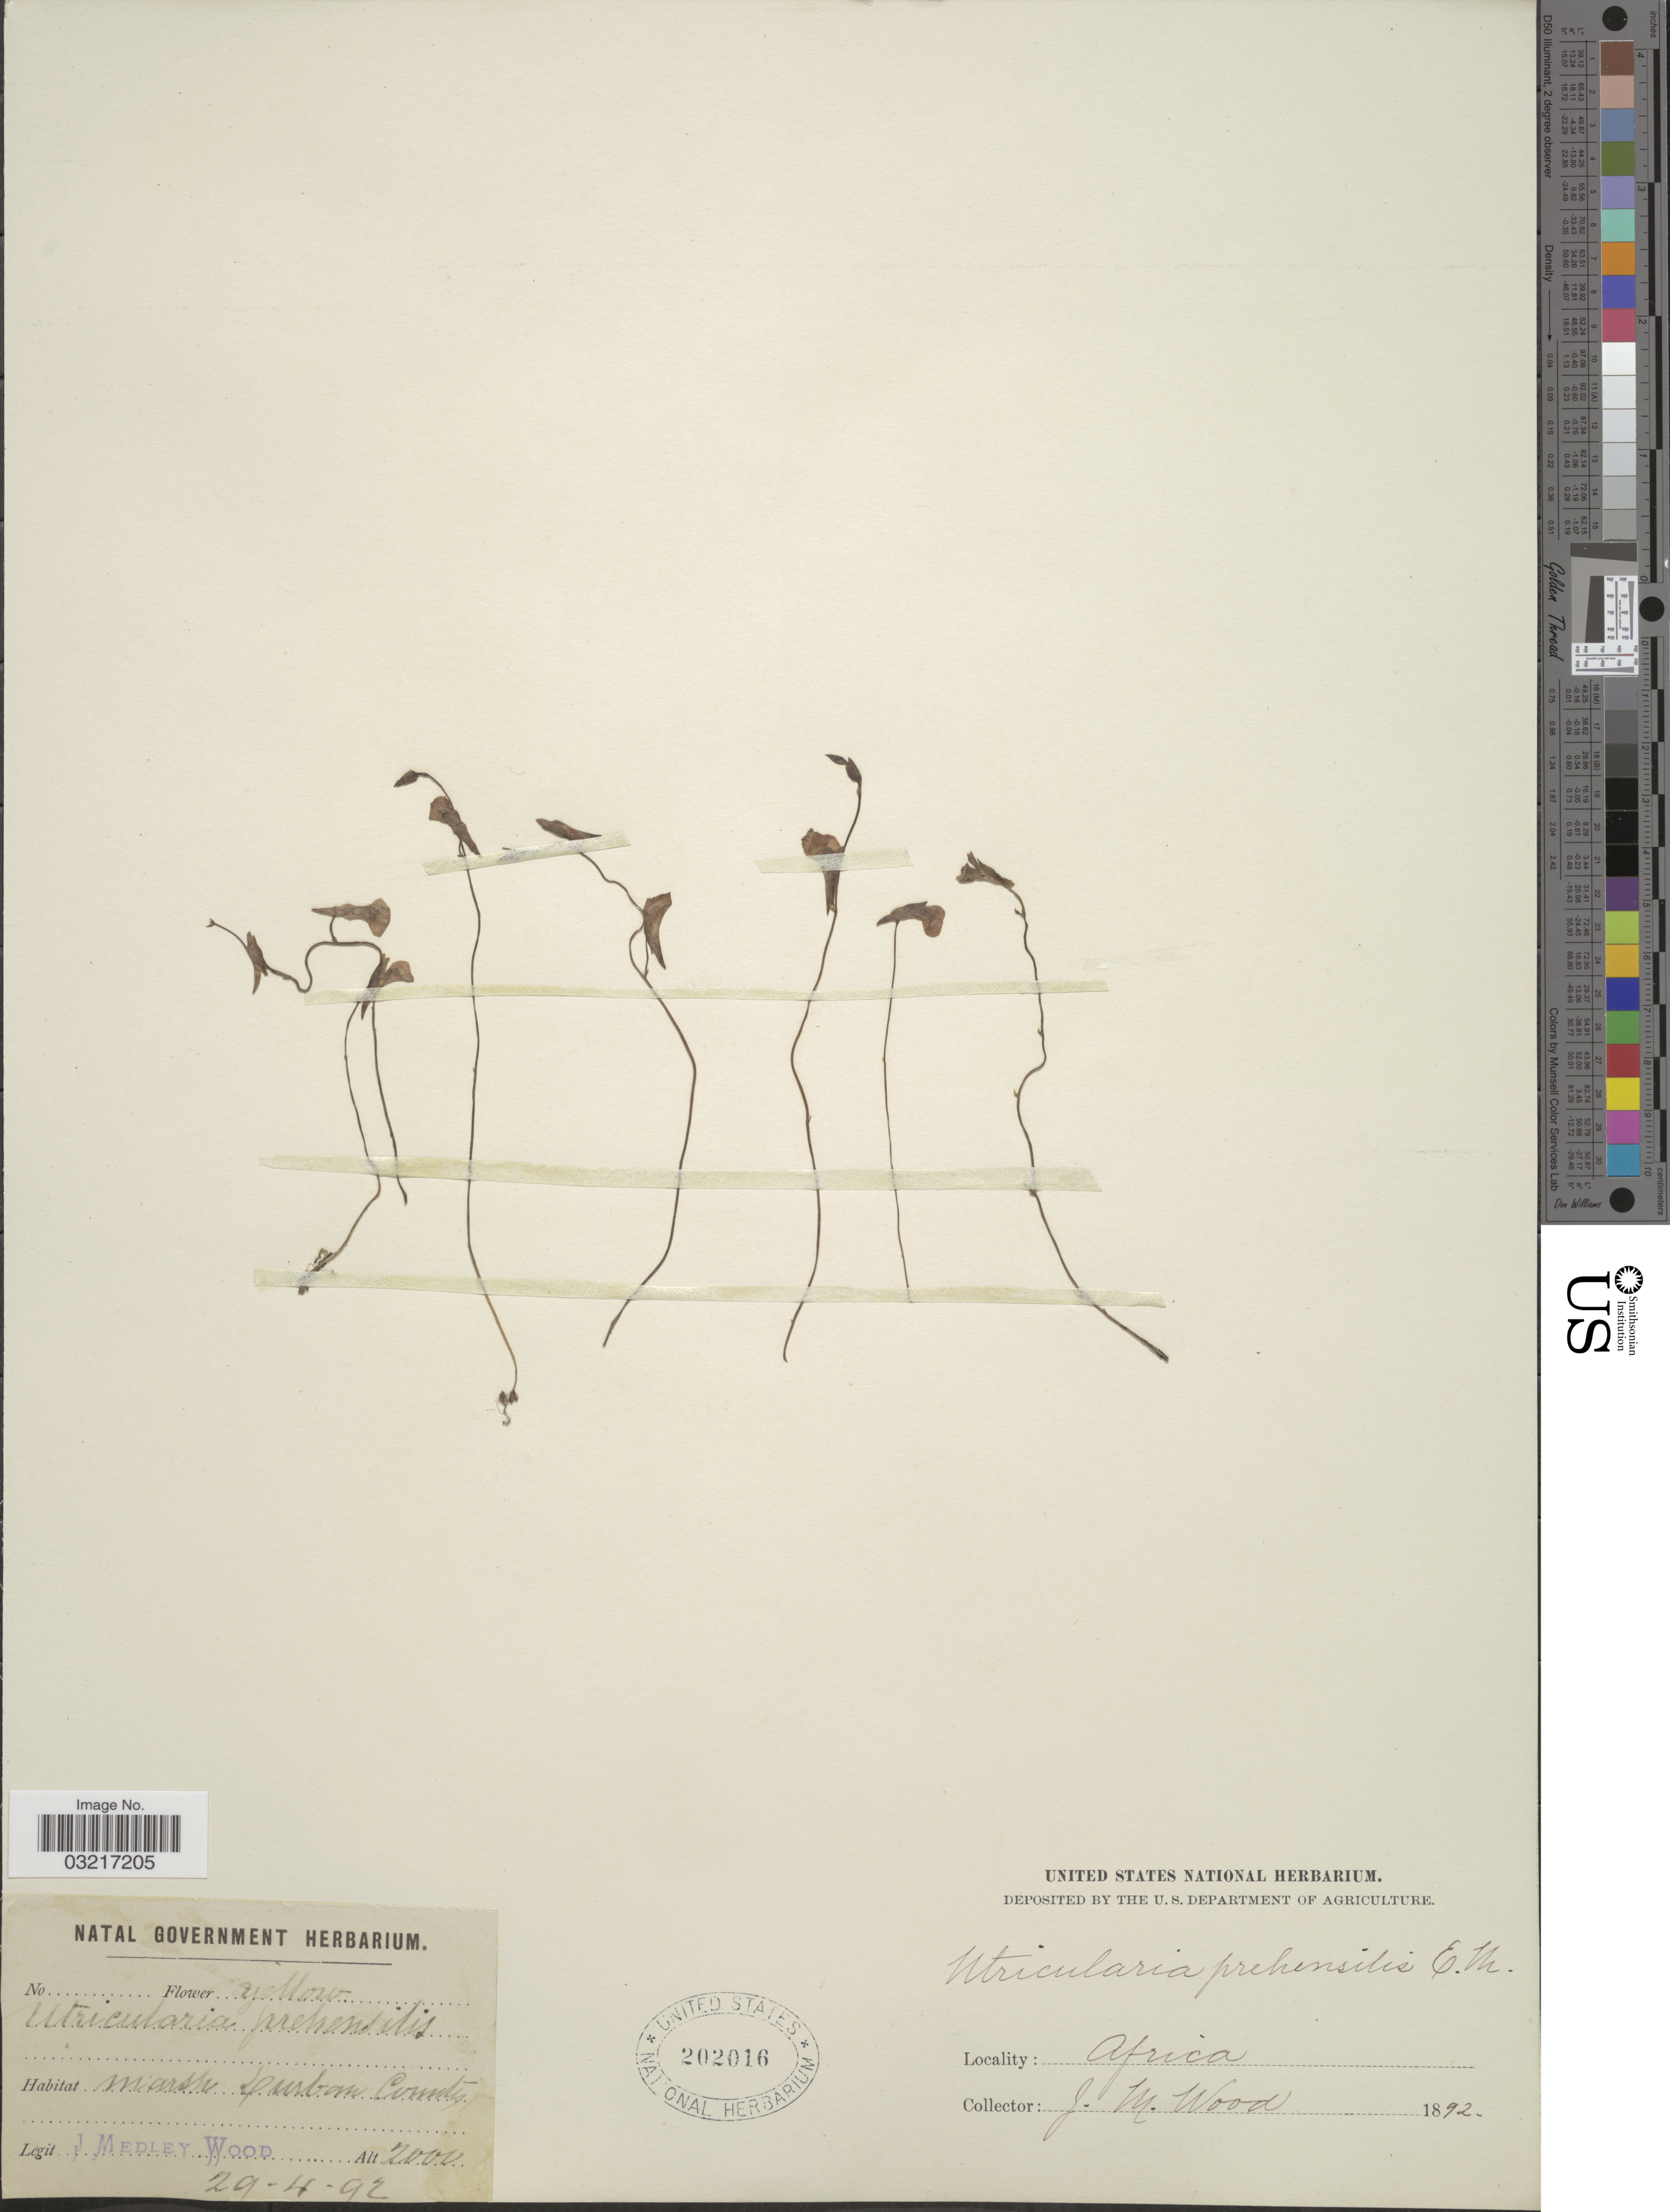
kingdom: Plantae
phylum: Tracheophyta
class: Magnoliopsida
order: Lamiales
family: Lentibulariaceae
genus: Utricularia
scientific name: Utricularia prehensilis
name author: E. Mey.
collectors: J. Medley Wood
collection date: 1892-04-29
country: South Africa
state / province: KwaZulu-Natal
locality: Marsh Durham County.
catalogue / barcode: US 202016